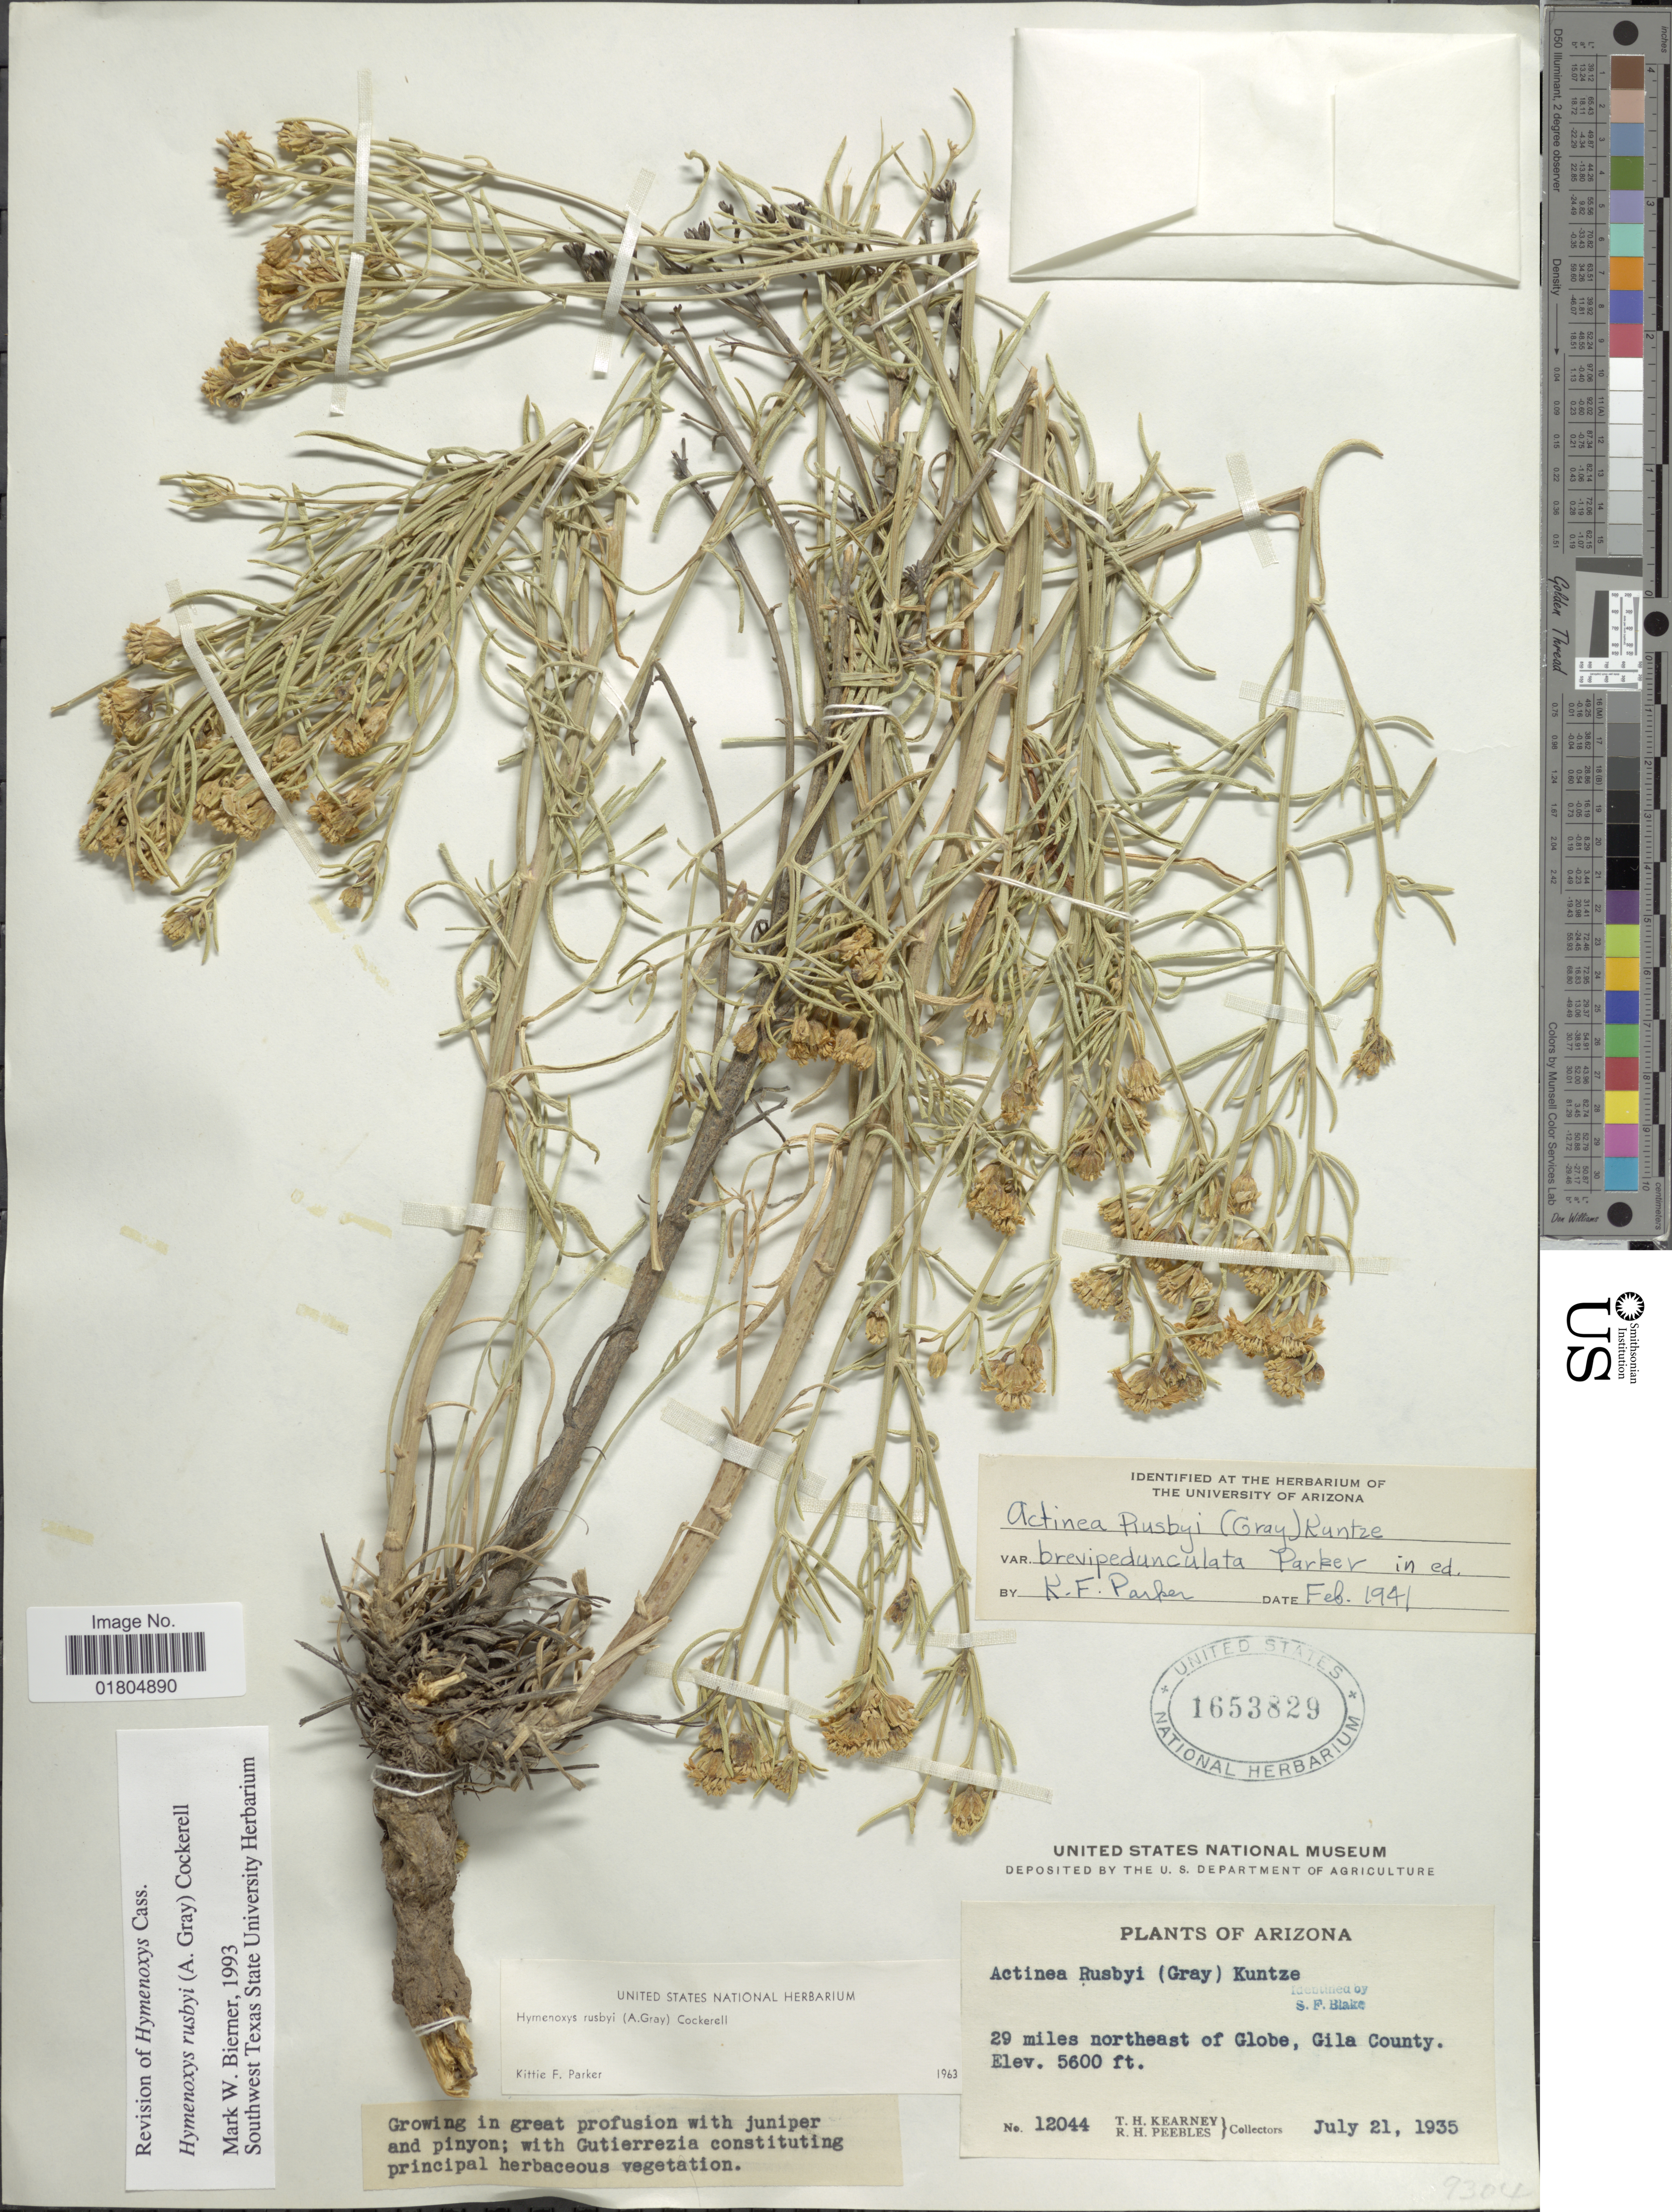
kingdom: Plantae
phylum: Tracheophyta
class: Magnoliopsida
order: Asterales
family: Asteraceae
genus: Hymenoxys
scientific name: Hymenoxys rusbyi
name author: (A. Gray) Cockerell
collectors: T. H. Kearney & R. H. Peebles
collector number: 12044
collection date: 1935-07-21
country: United States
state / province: Arizona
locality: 29 miles northeast of Globe, Gila County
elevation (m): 1707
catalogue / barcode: US 1653829